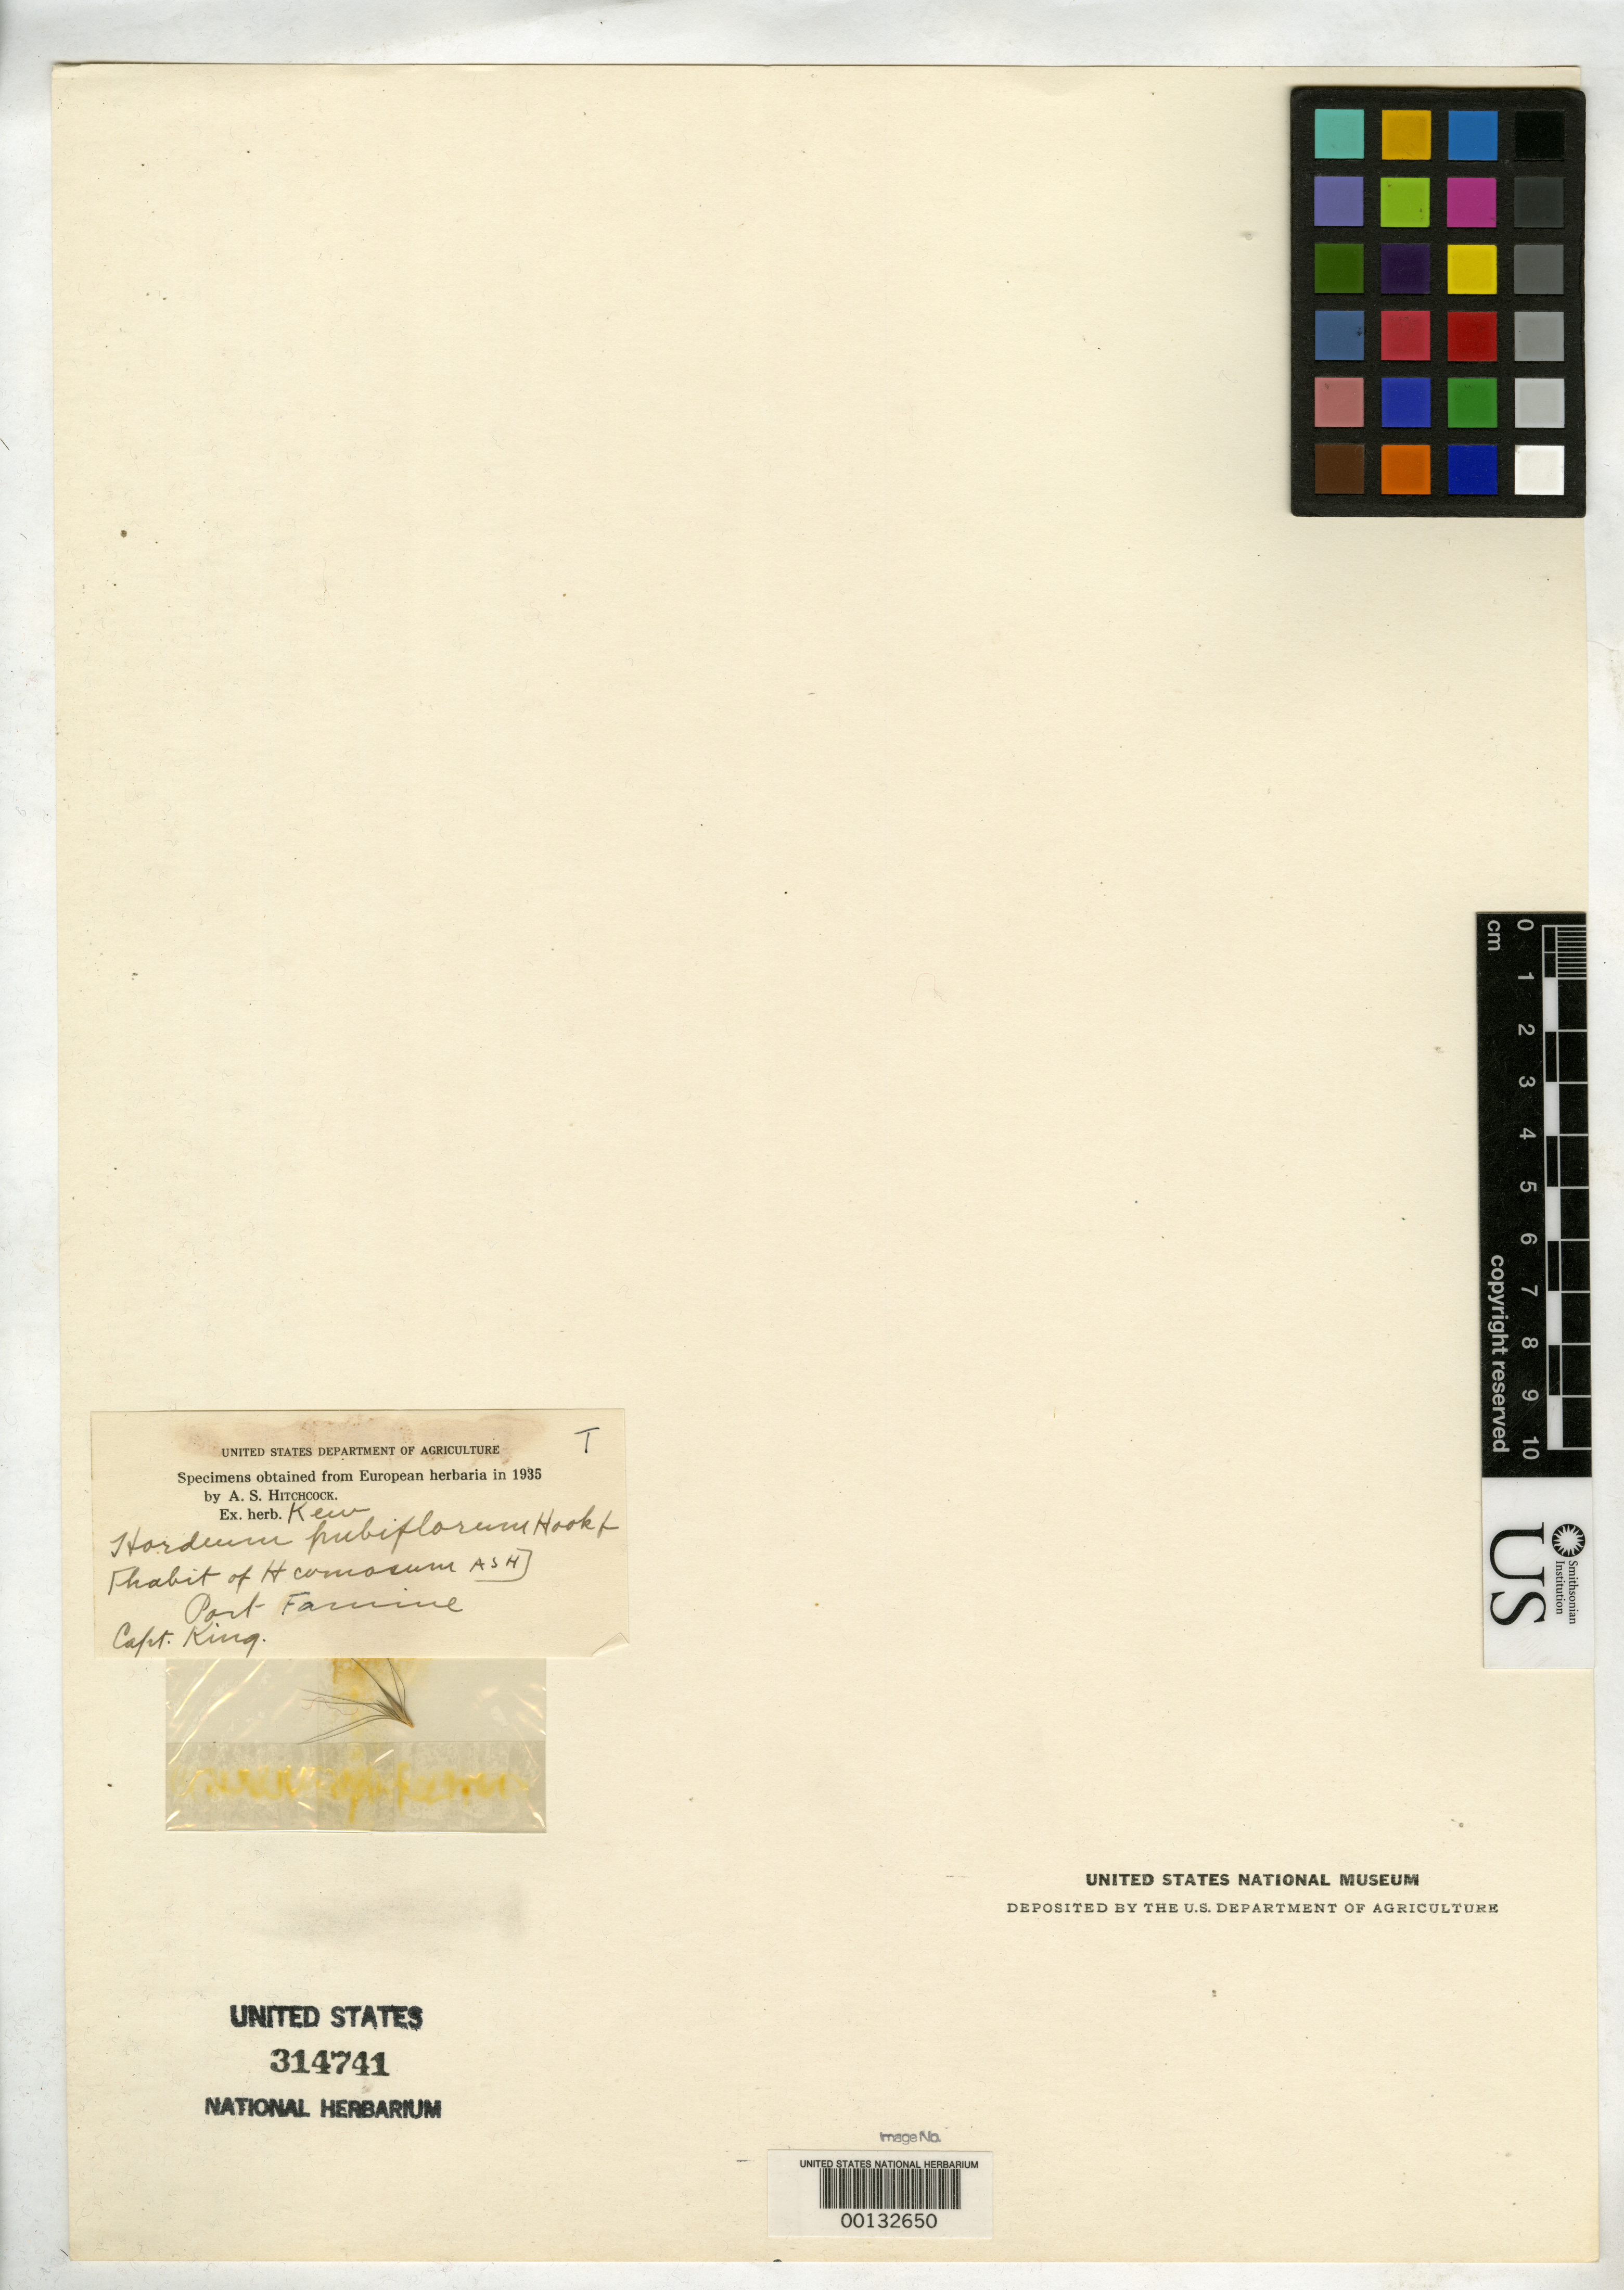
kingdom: Plantae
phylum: Tracheophyta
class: Liliopsida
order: Poales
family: Poaceae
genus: Hordeum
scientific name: Hordeum pubiflorum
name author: Hook. f.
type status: Type Collection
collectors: P. P. King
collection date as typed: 1839 to -- --- 1843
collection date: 1839/1843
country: Chile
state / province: Magallanes y de la Antártica Chilena (XII)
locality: Straits of Magellan, Port Famine.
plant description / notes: Fragmentary material of type specimen ex herb. Kew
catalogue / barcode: US 314741